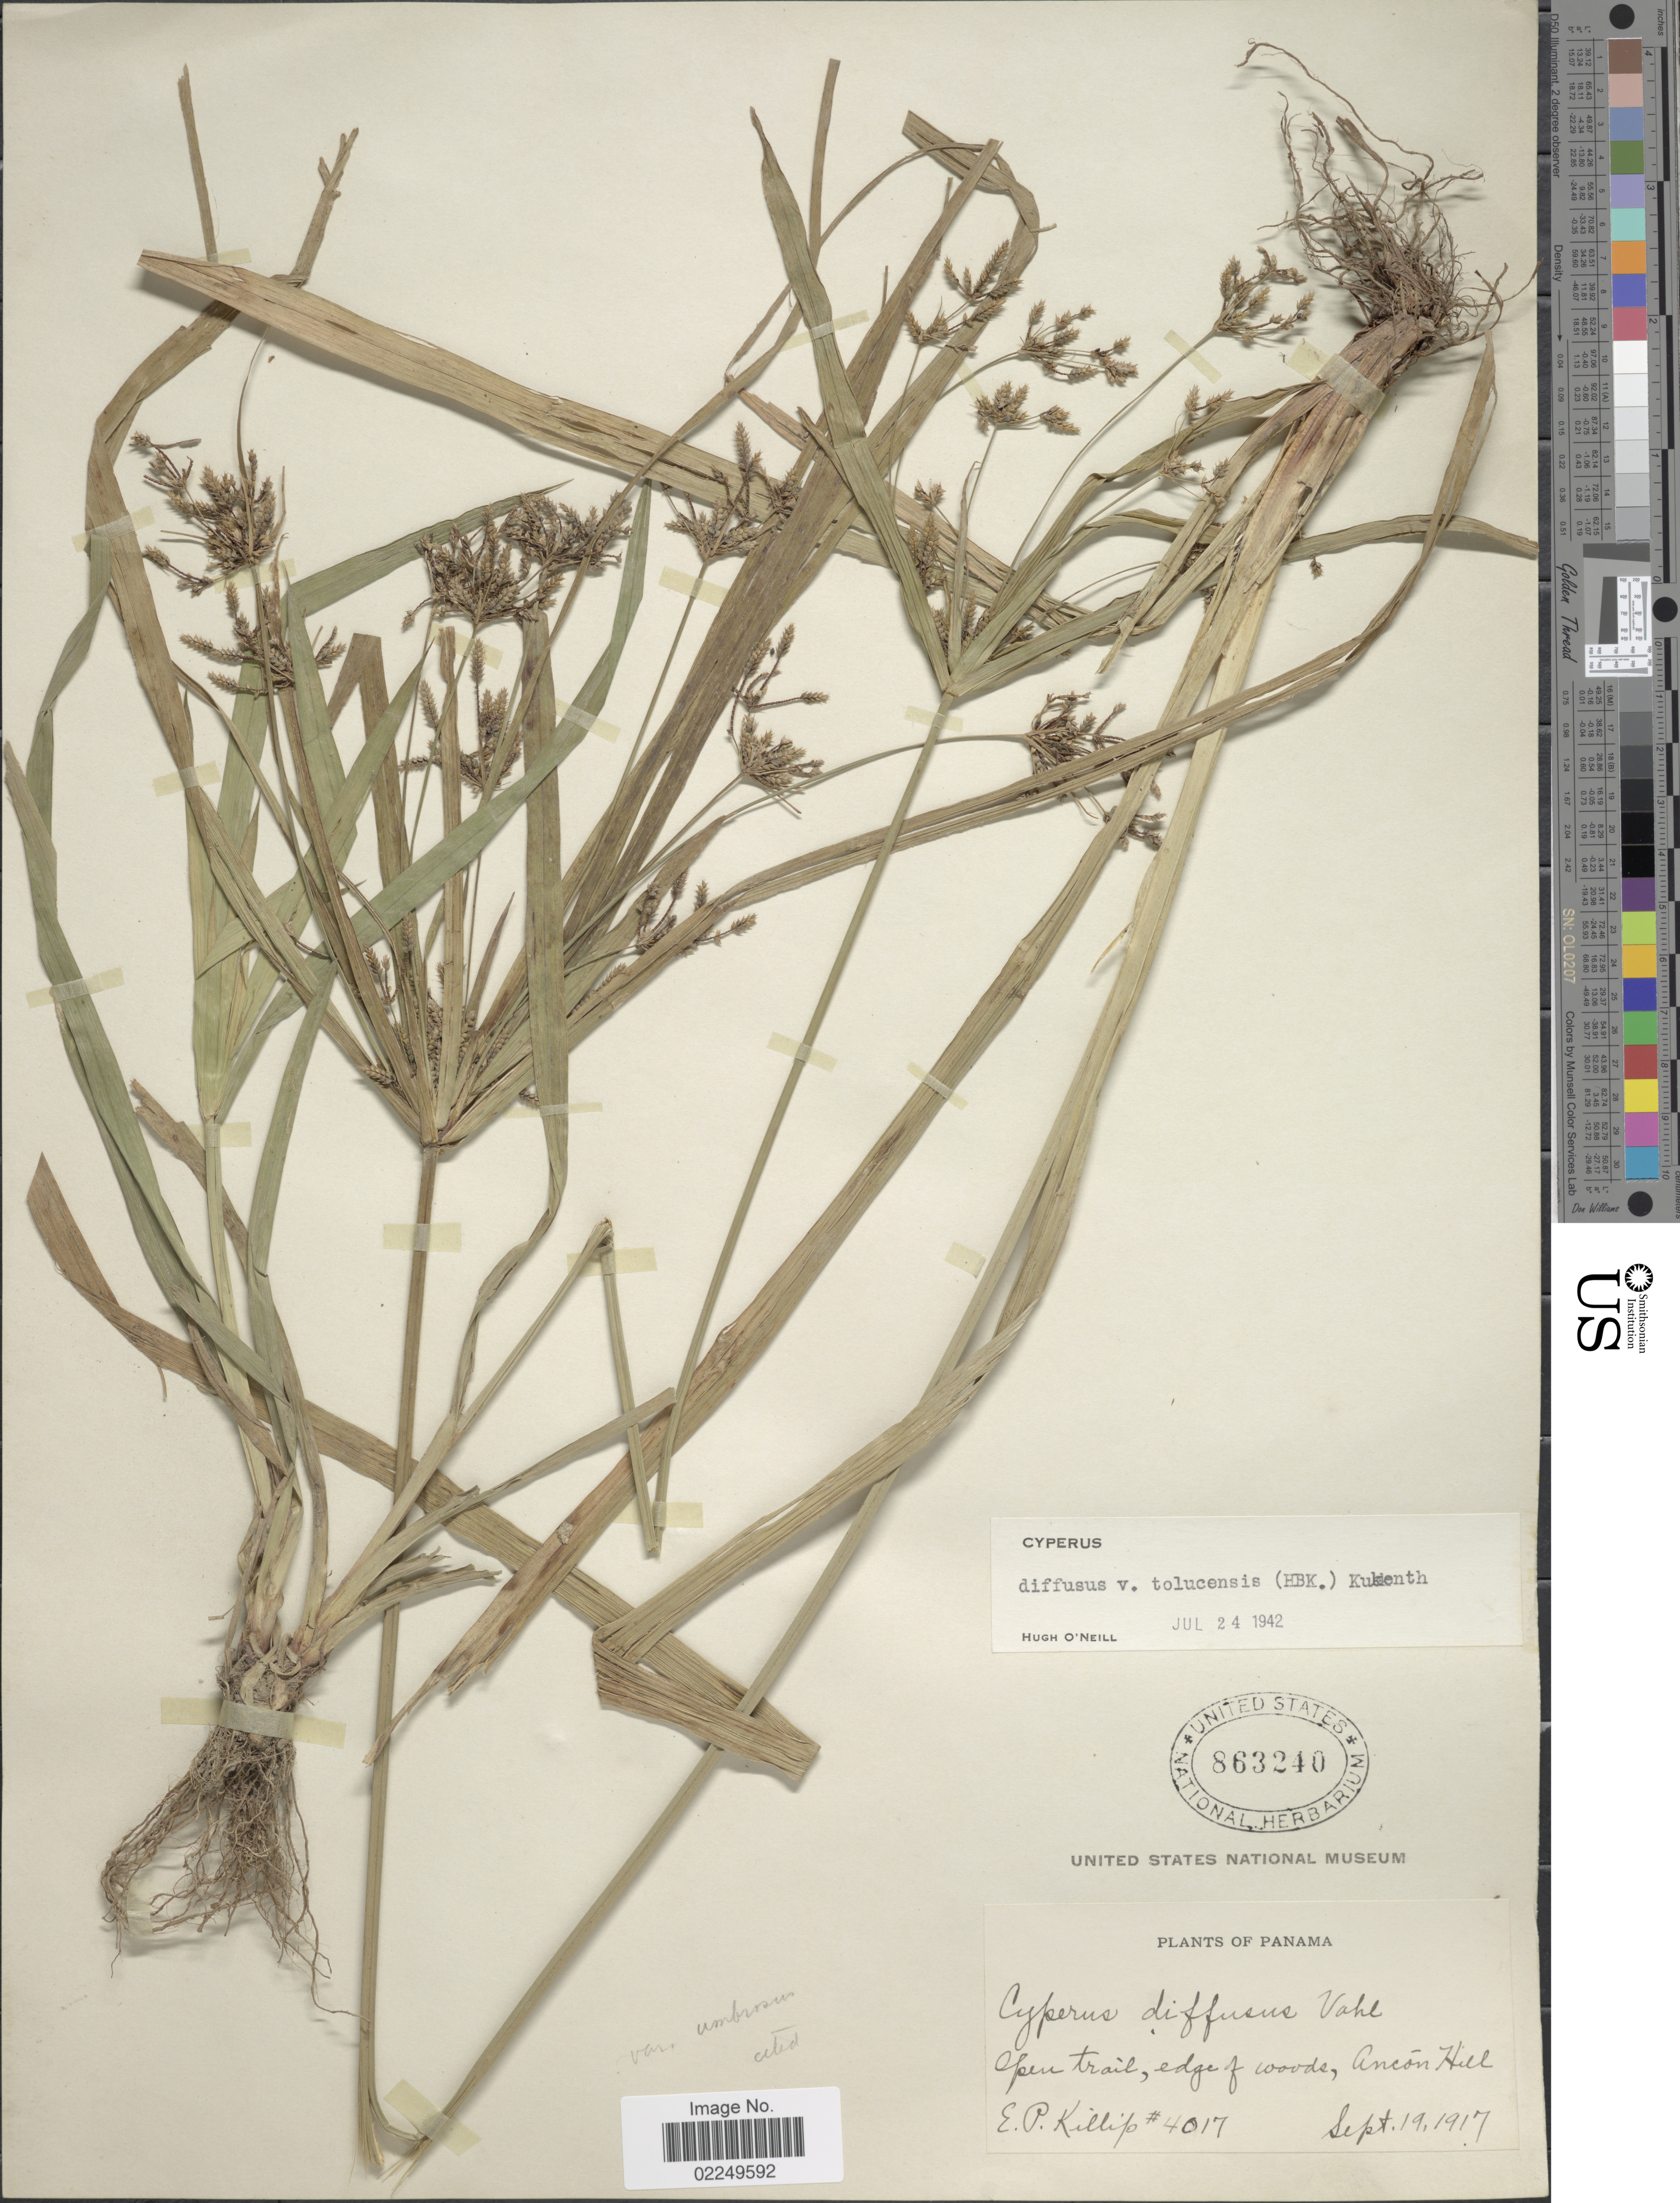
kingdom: Plantae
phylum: Tracheophyta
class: Liliopsida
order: Poales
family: Cyperaceae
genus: Cyperus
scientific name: Cyperus laxus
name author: Lam.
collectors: E. P. Killip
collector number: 4017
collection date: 1917-09-19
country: Panama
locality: Open trail, edge of woods, Ancon Hill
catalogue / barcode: US 863240